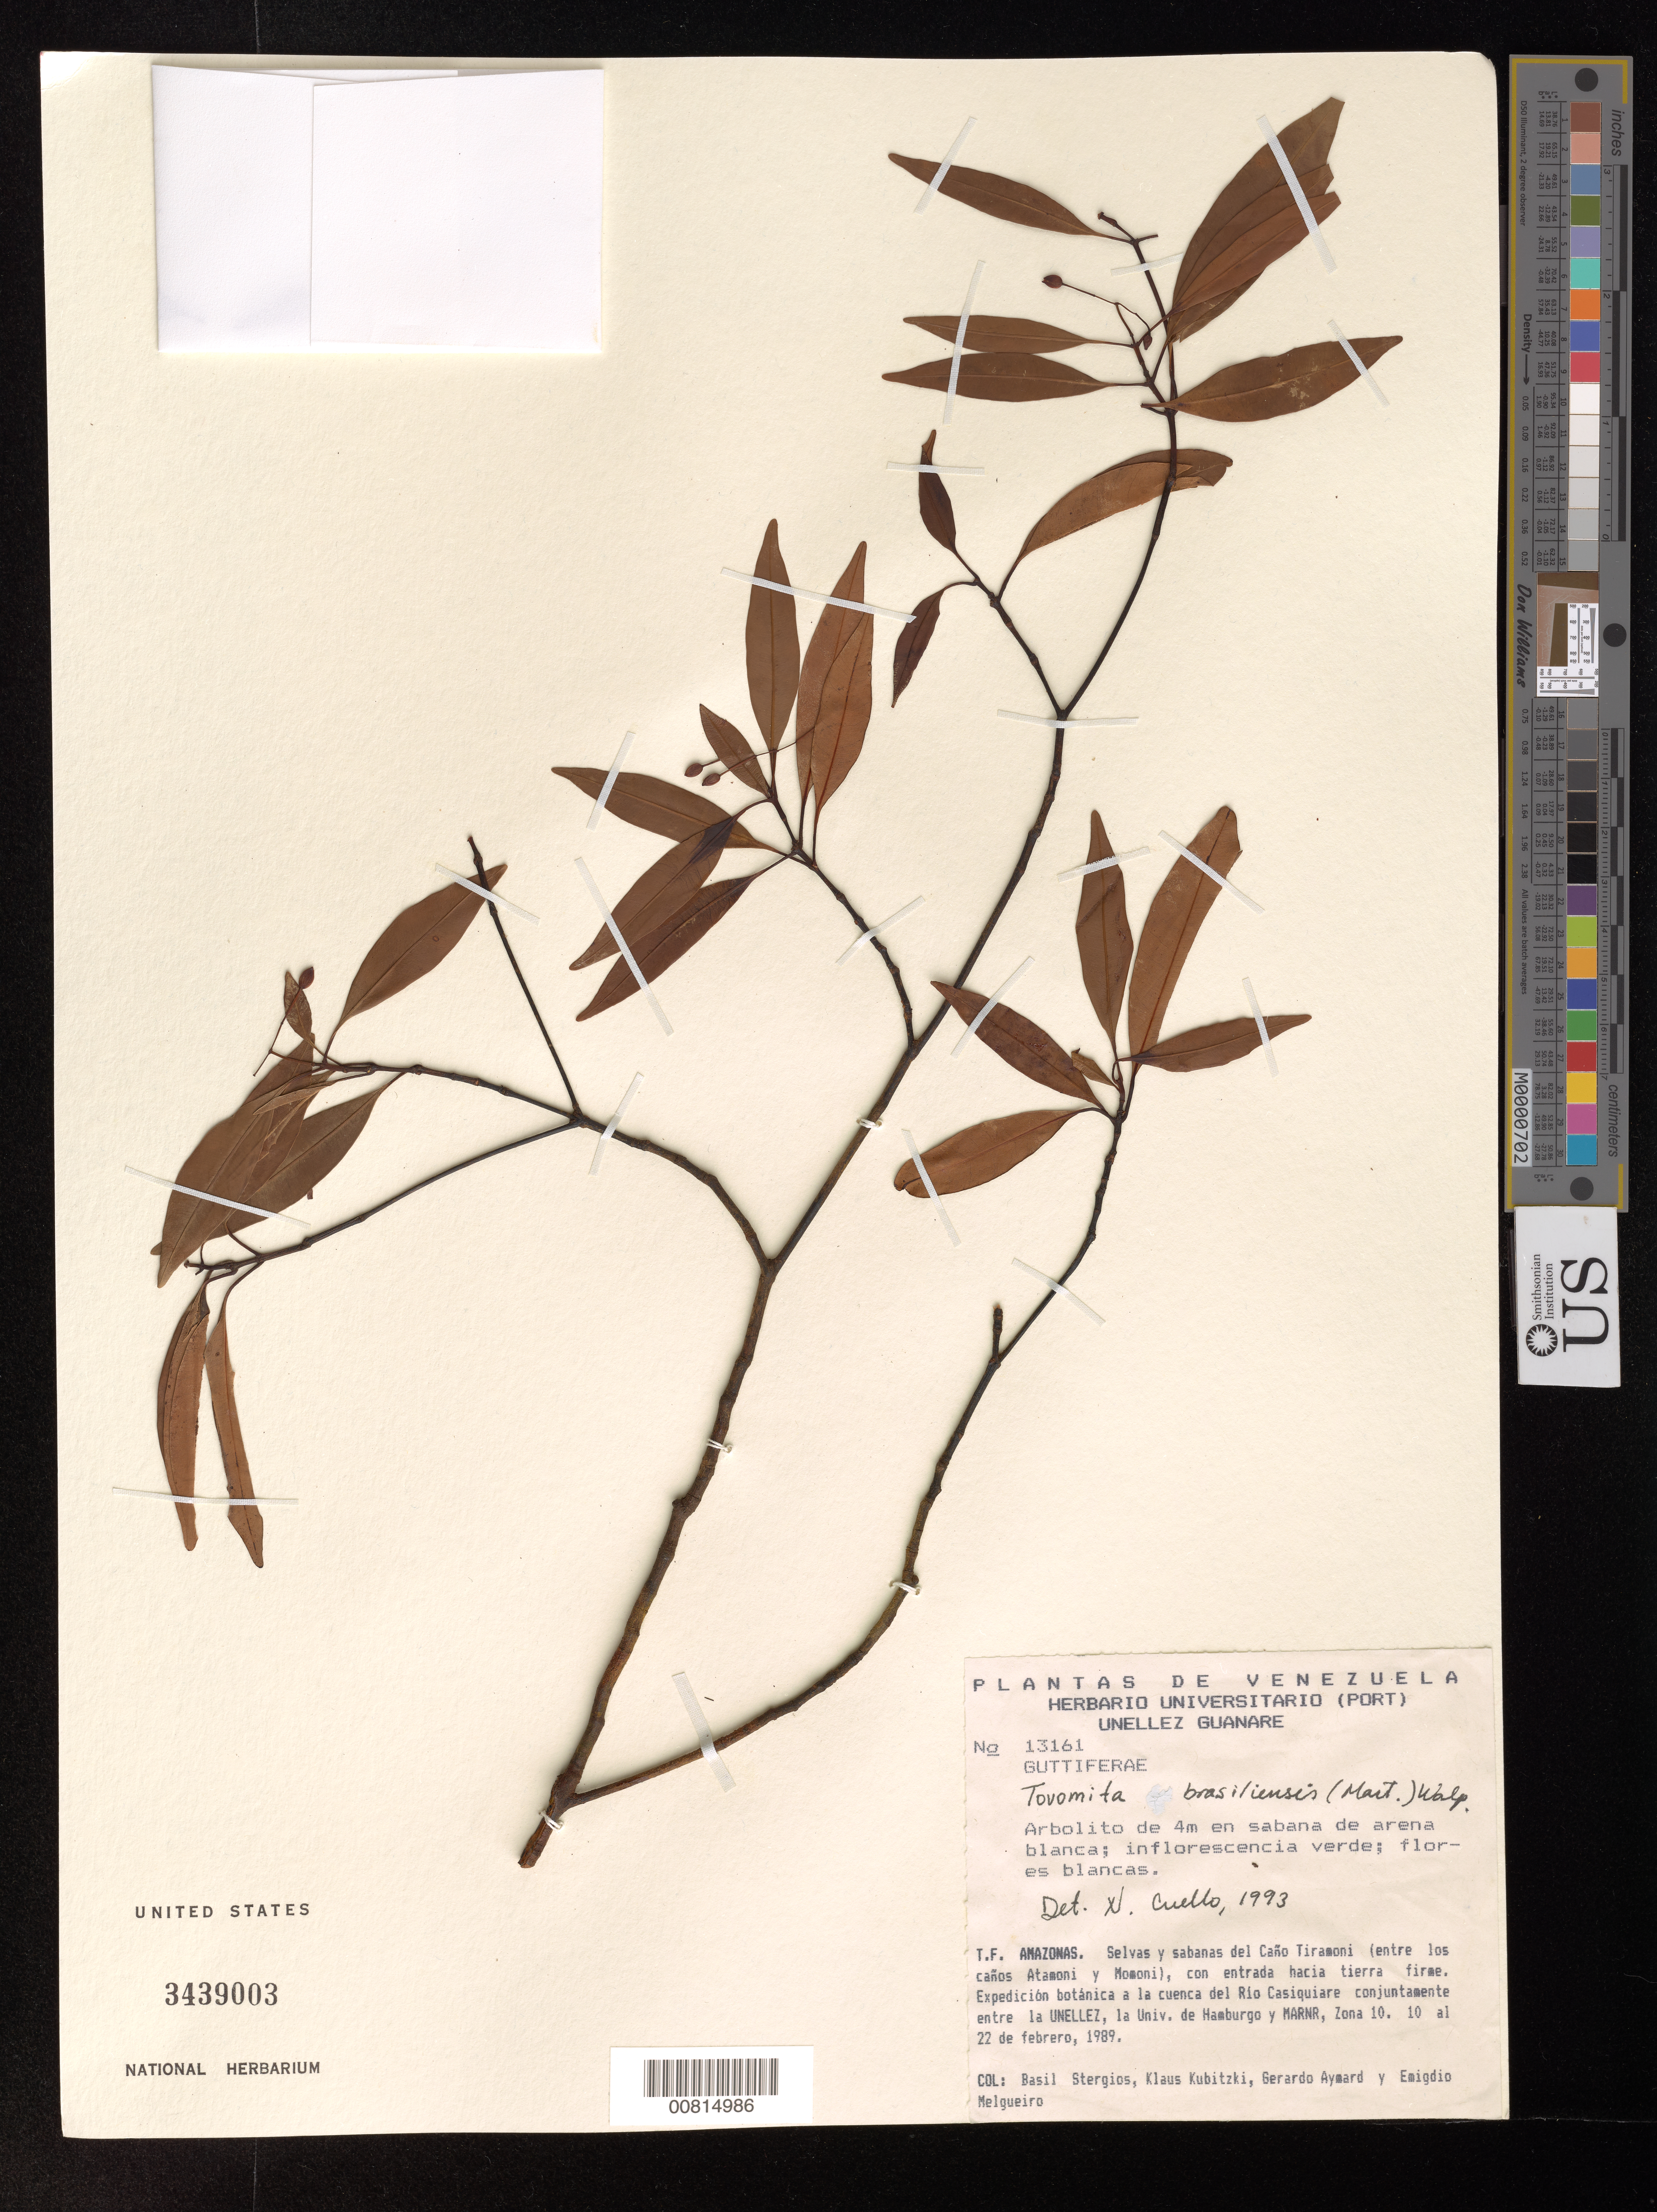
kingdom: Plantae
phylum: Tracheophyta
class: Magnoliopsida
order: Malpighiales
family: Clusiaceae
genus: Tovomita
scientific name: Tovomita brasiliensis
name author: (Mart.) Walp.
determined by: Cuello, Nidia L.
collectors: B. G. Stergios, K. Kubitzki, G. A. Aymard & E. Melgueiro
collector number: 13161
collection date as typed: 10-Feb-89 to 22-Feb-89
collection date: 1989-02-10/1989-02-22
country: Venezuela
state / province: Amazonas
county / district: Río Negro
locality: Río Casiquiare, Caño Tiramoni, entre el Caño Atamoni y Caño Momoni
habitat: Selvas y sabanas del cano, con entrada hacia tierra firme; en sabana de arena blanca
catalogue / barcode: US 3439003